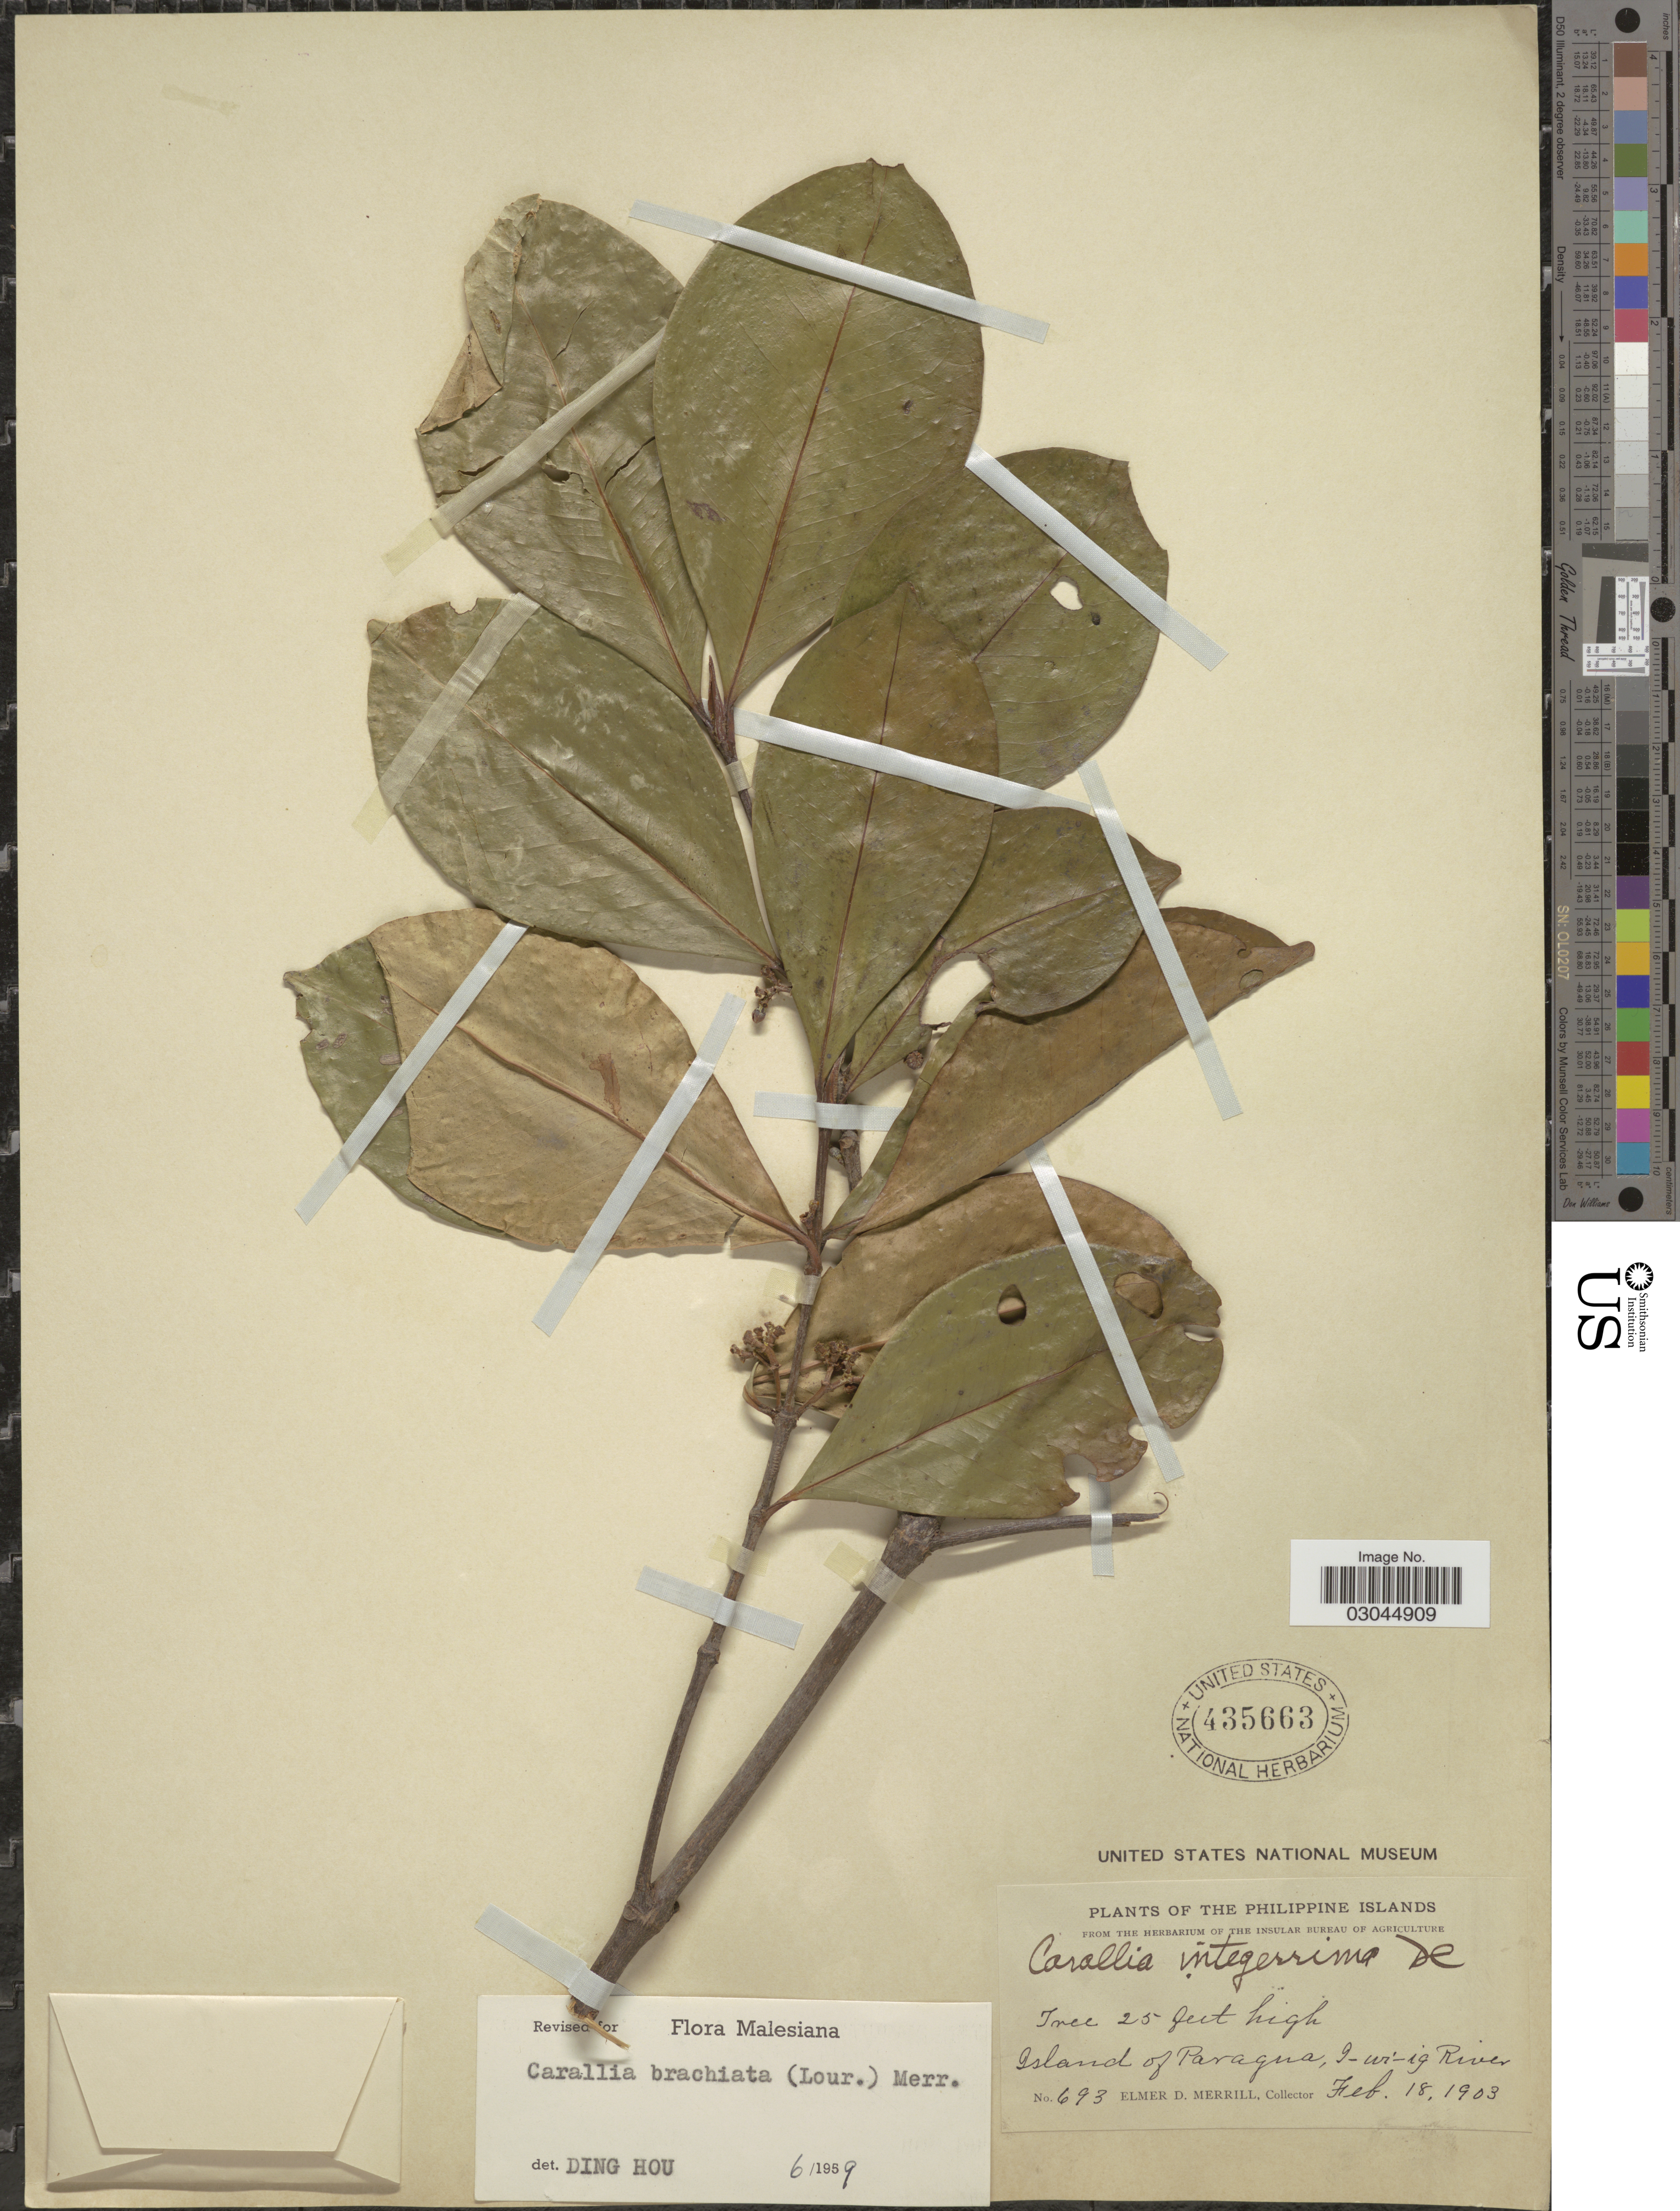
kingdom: Plantae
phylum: Tracheophyta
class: Magnoliopsida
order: Malpighiales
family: Rhizophoraceae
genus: Carallia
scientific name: Carallia brachiata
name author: (Lour.) Merr.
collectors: E. D. Merrill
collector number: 693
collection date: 1903-02-18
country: Philippines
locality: Island of Paragua, I-wi-ig River.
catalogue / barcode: US 435663